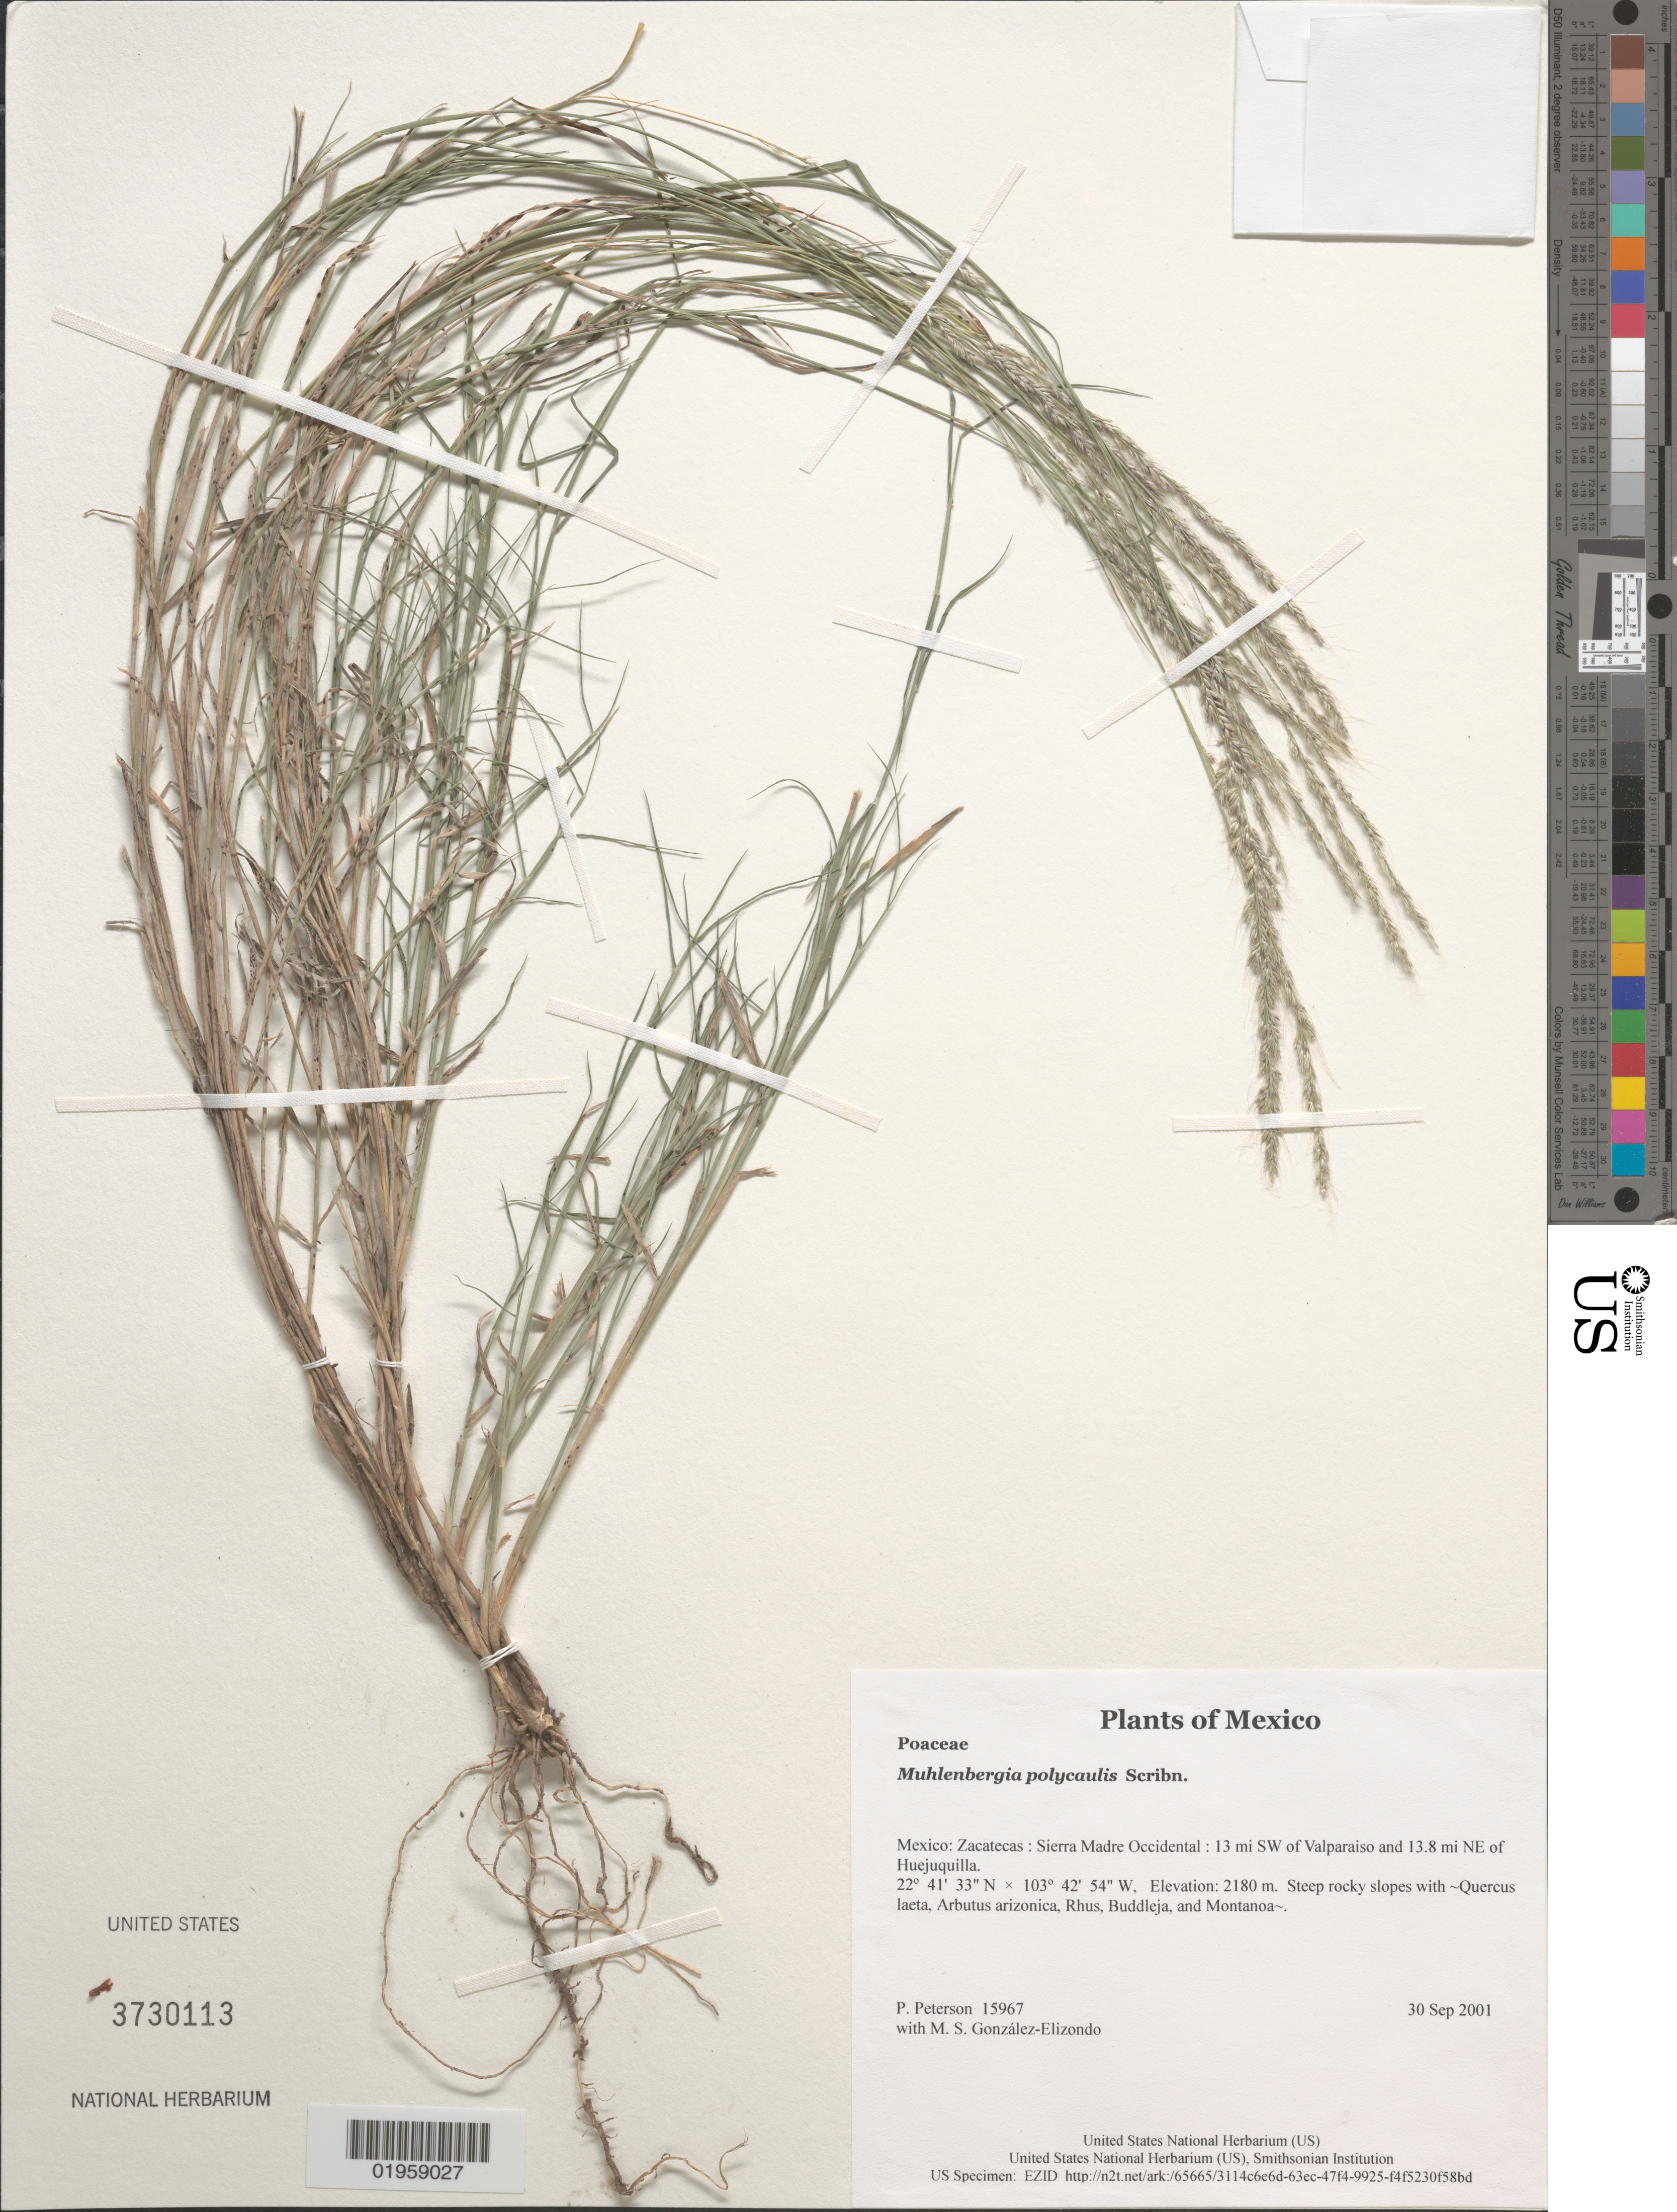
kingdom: Plantae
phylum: Tracheophyta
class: Liliopsida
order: Poales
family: Poaceae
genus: Muhlenbergia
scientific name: Muhlenbergia polycaulis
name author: Scribn.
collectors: P. M. Peterson & M. S. González-Elizondo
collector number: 15967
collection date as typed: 30 Sep 2001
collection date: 2001-09-30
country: Mexico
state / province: Zacatecas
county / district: Sierra Madre Occidental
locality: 13 mi SW of Valparaiso and 13.8 mi NE of Huejuquilla.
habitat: Steep rocky slopes with ~Quercus laeta, Arbutus arizonica, Rhus, Buddleja, and Montanoa~.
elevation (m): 2180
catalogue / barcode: US 3730113